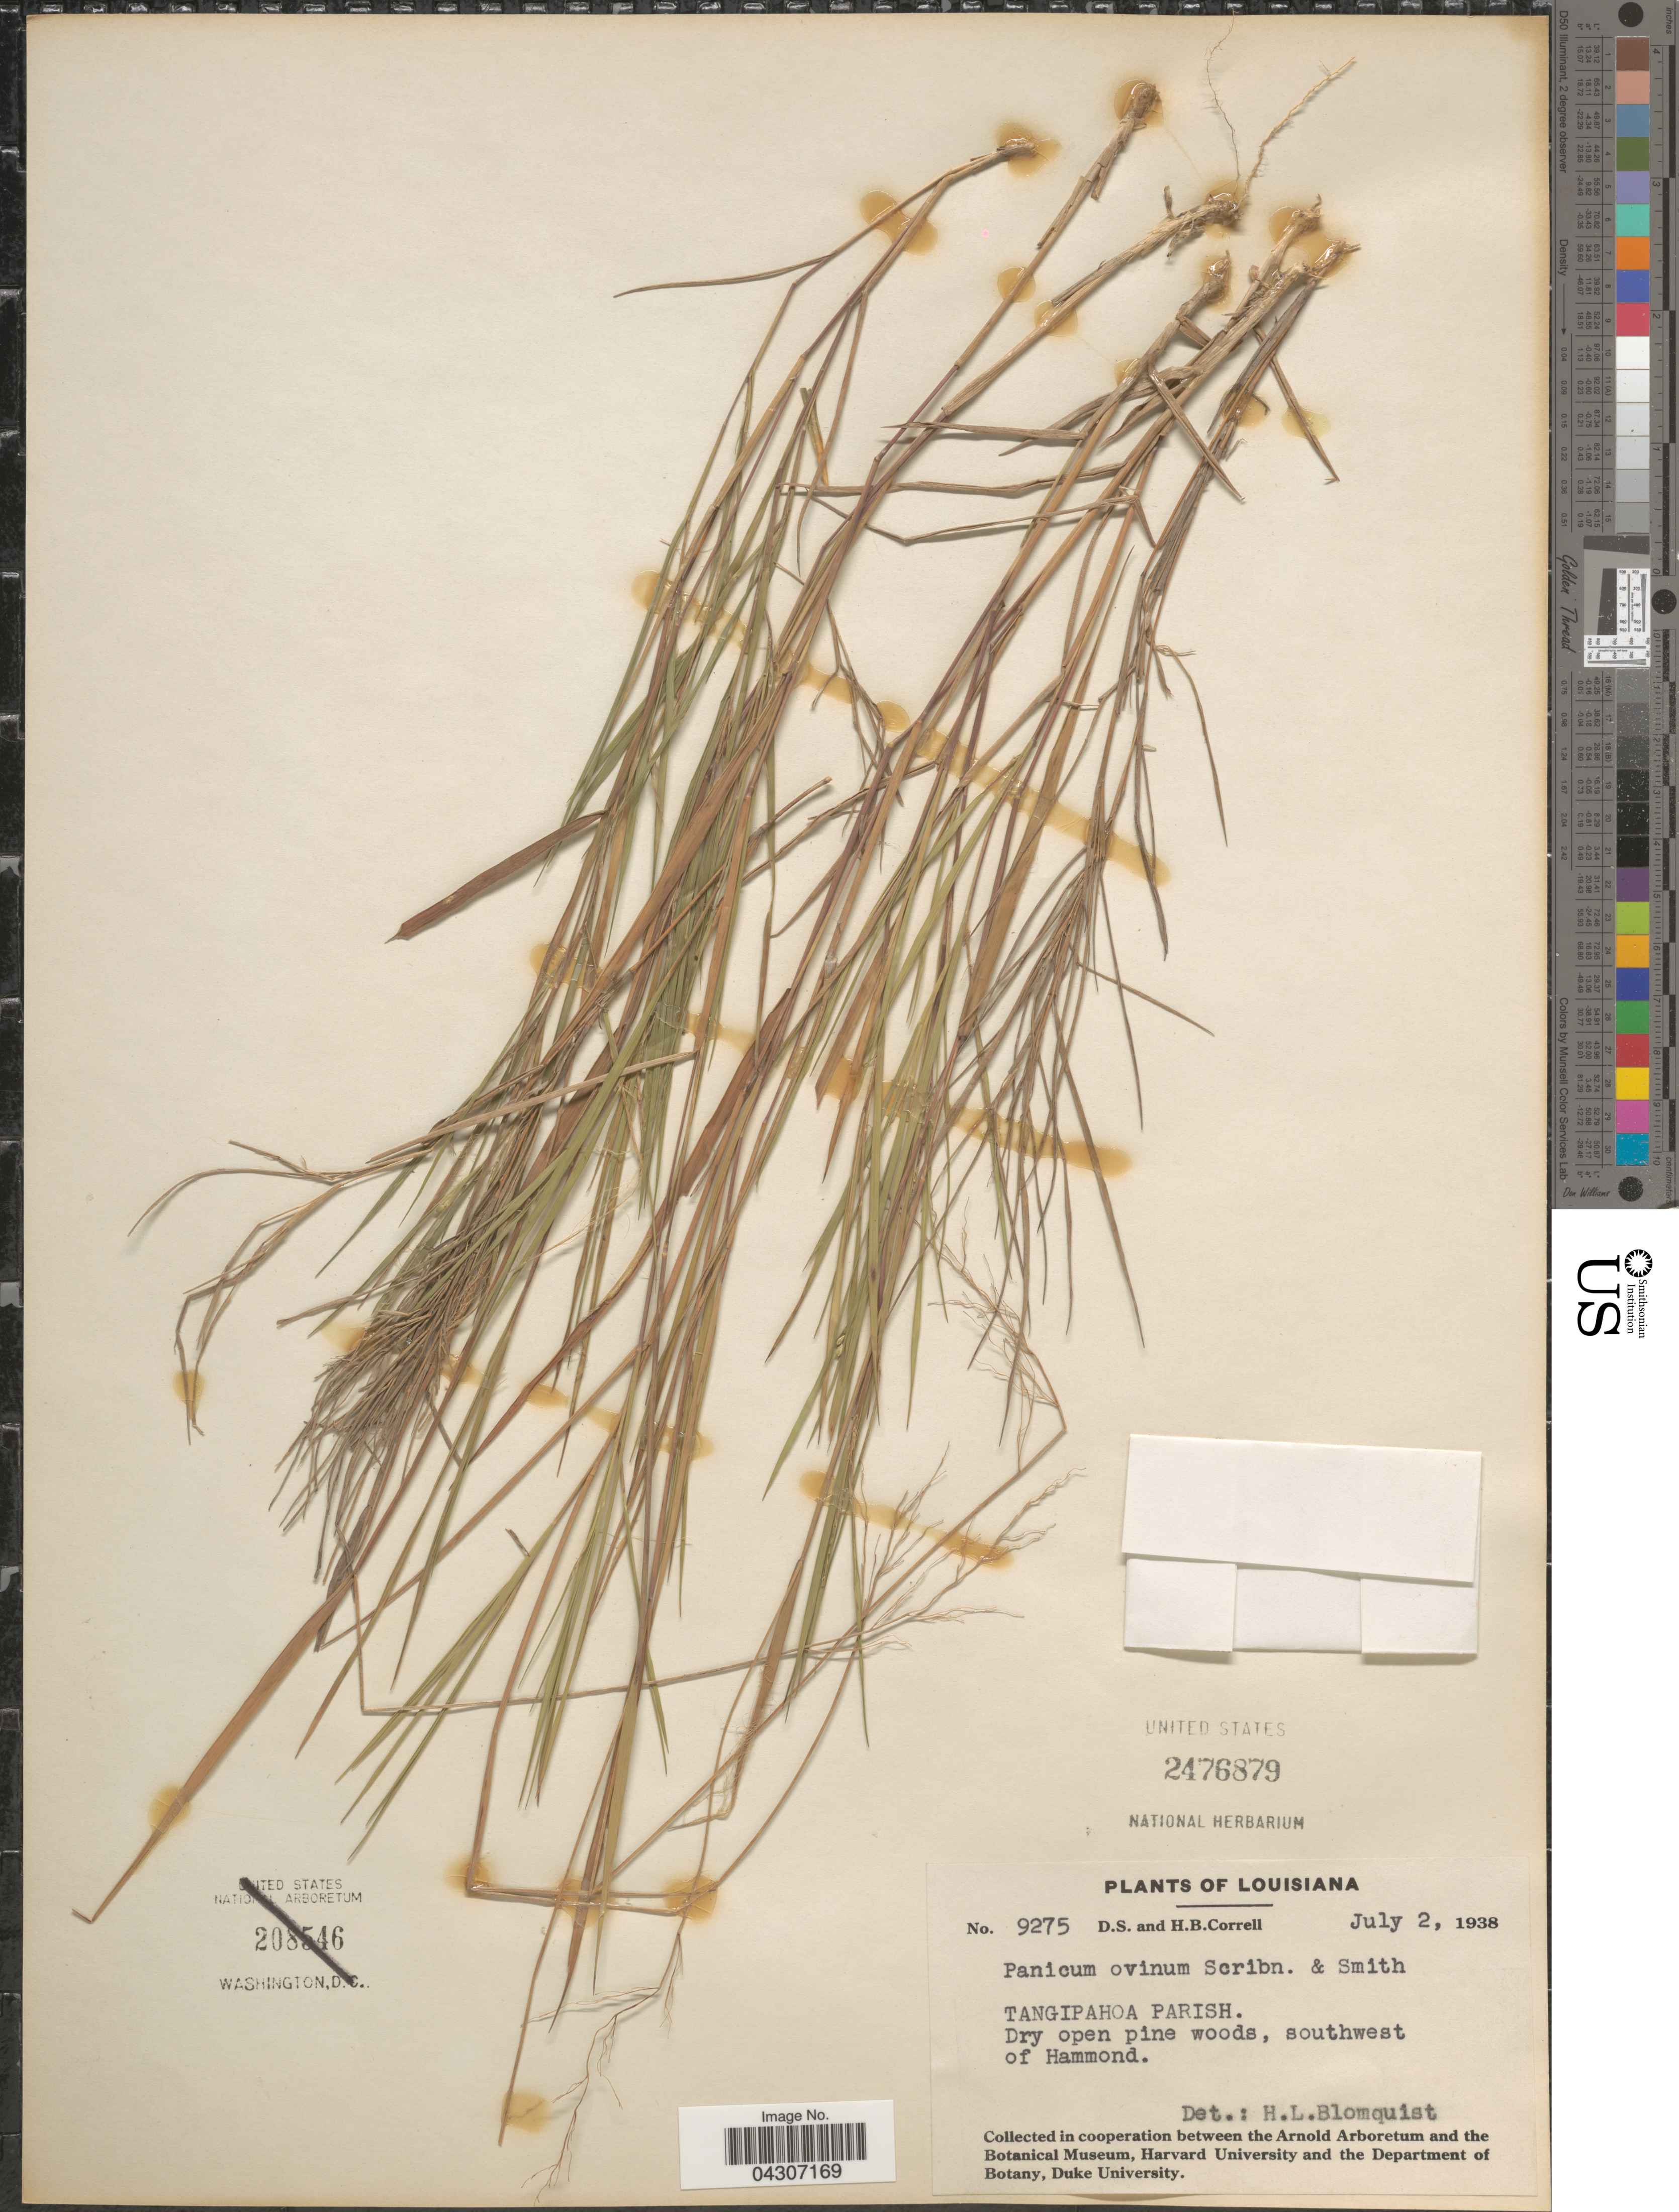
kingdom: Plantae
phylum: Tracheophyta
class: Liliopsida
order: Poales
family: Poaceae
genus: Dichanthelium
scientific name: Dichanthelium aciculare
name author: (Desv. ex Poir.) Gould & C.A. Clark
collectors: D. S. Correll & H. Correll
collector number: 9275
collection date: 1938-07-02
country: United States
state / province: Louisiana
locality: Tangipahao Parish. Dry open pine woods, southwest of Hammond.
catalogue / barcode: US 2476879